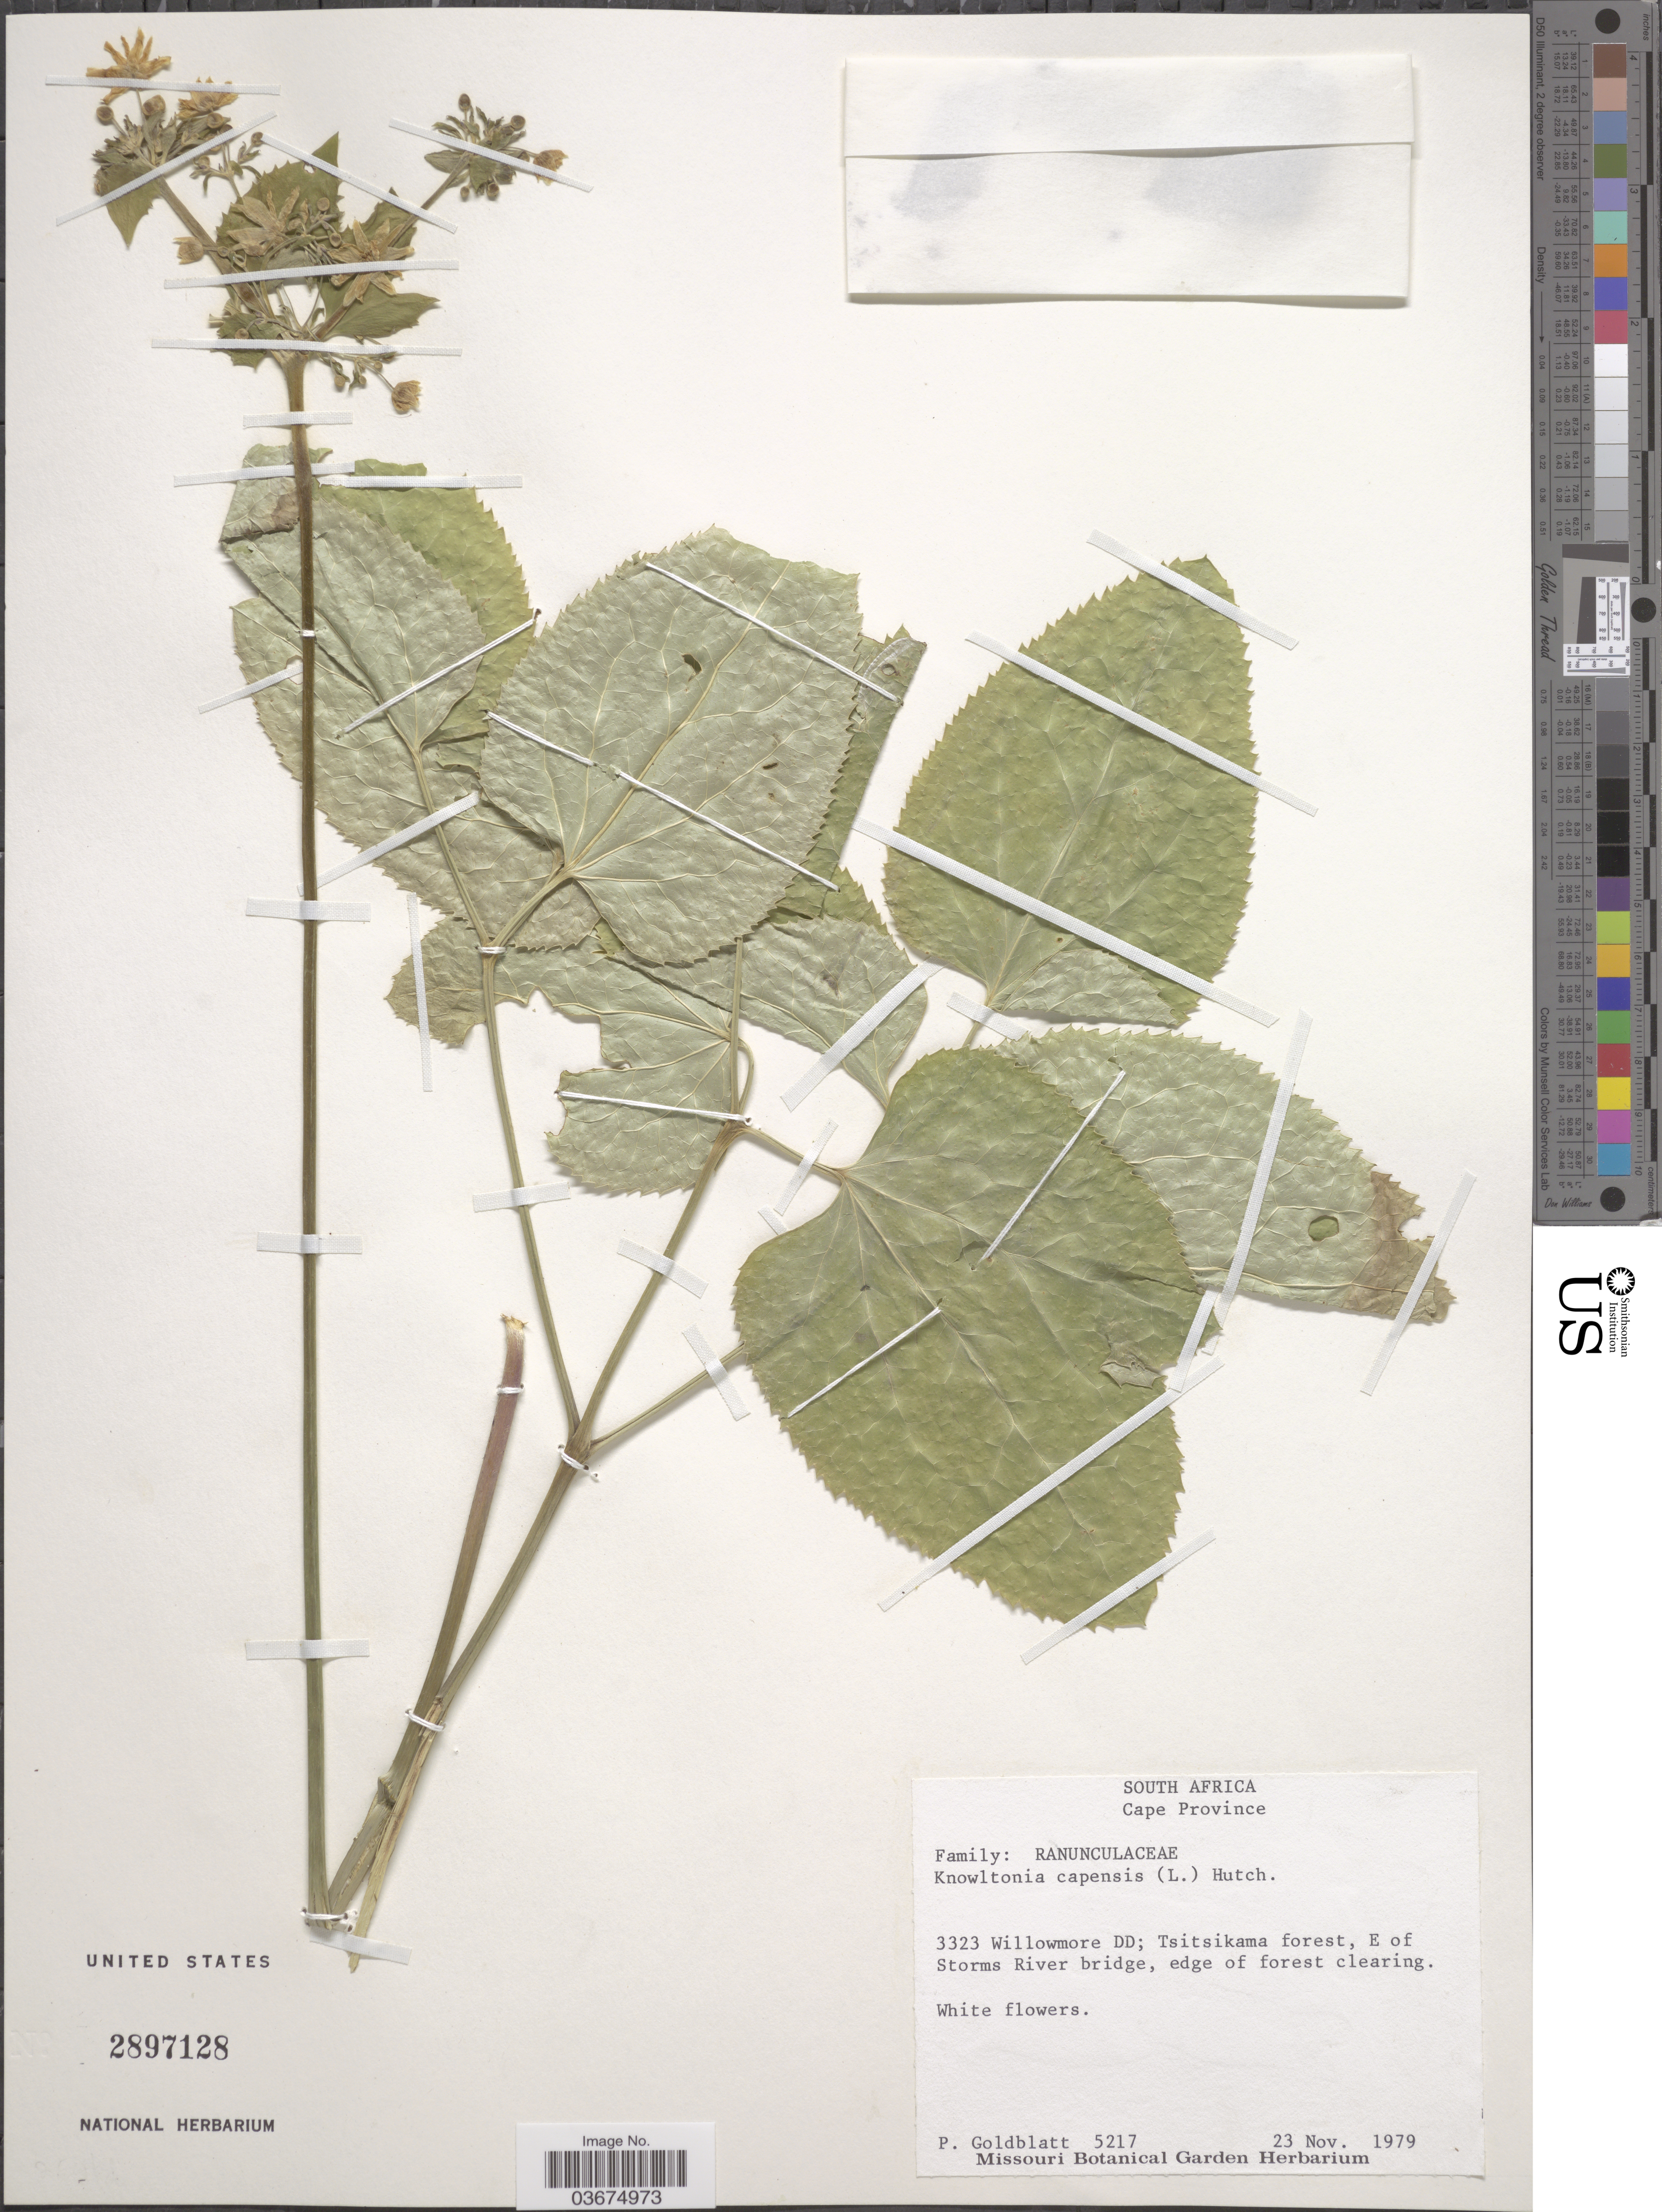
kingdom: Plantae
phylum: Tracheophyta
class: Magnoliopsida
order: Ranunculales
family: Ranunculaceae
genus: Knowltonia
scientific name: Knowltonia capensis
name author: Huth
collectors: P. Goldblatt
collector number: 5217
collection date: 1979-11-23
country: South Africa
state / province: Eastern Cape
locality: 3323 Willowmore DD; Tsitsikama forest, E of Storms River bridge.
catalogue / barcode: US 2897128